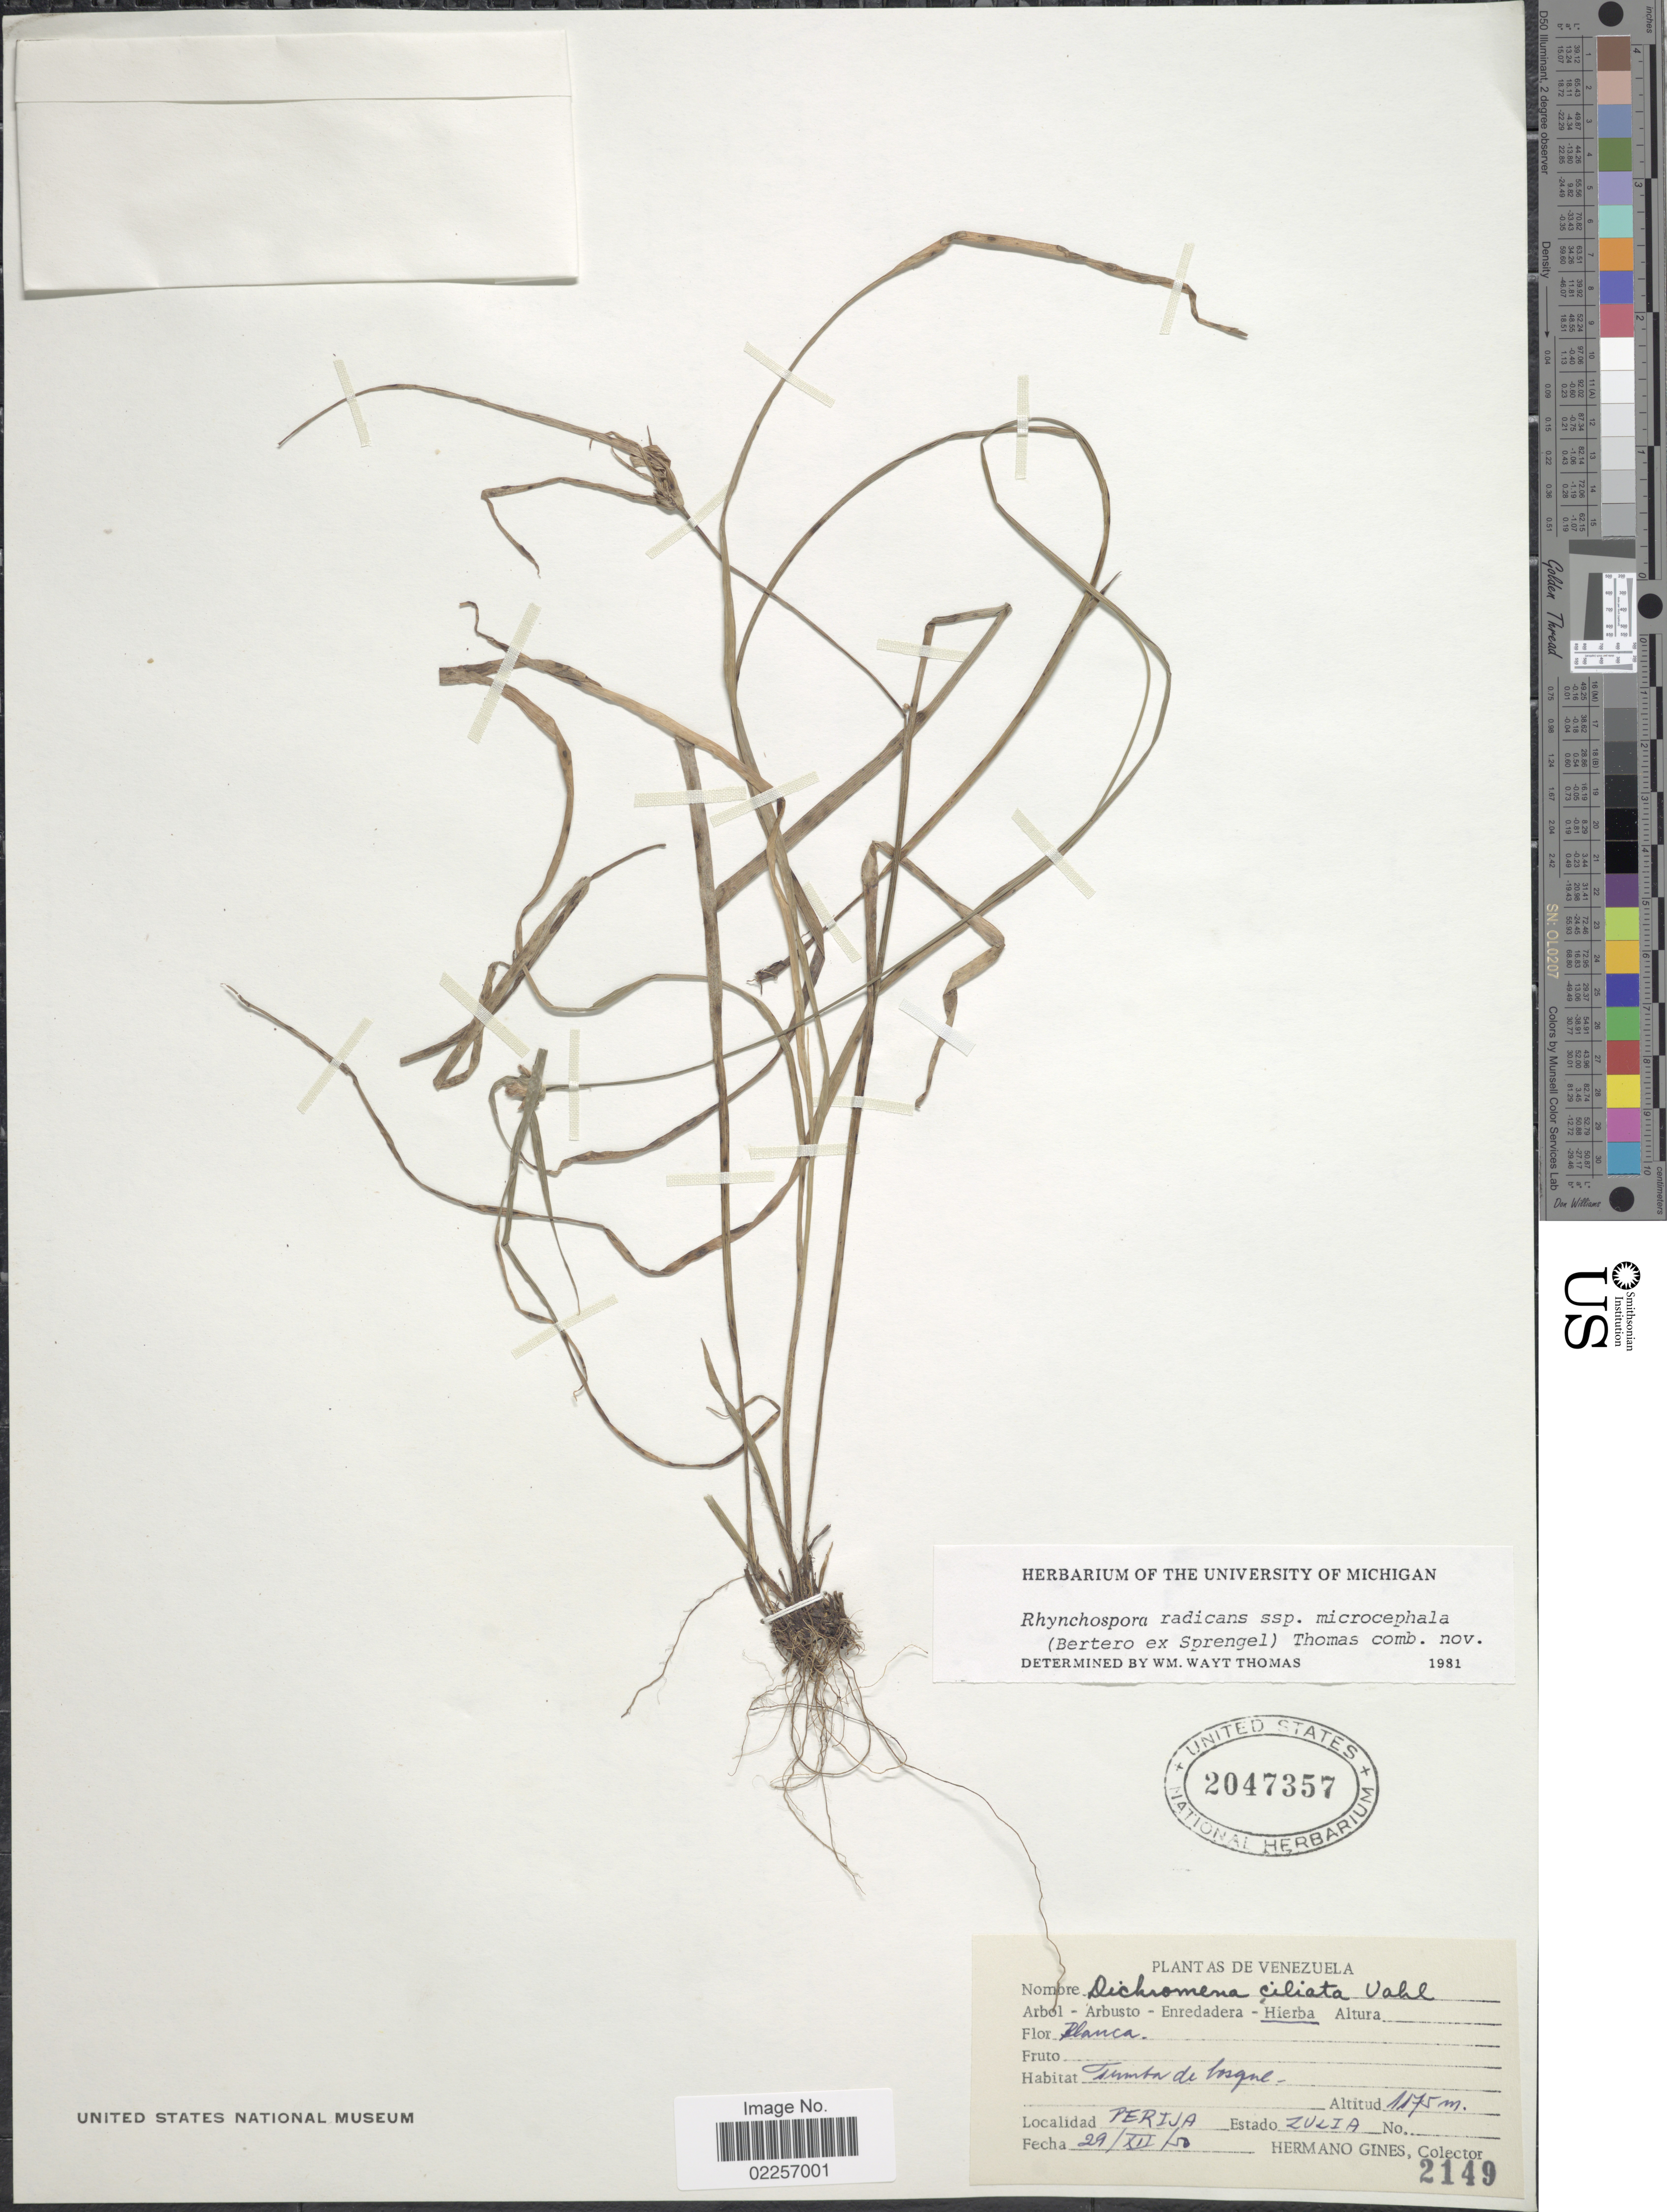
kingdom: Plantae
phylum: Tracheophyta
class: Liliopsida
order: Poales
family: Cyperaceae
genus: Rhynchospora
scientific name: Rhynchospora radicans subsp. microcephala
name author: (Bertero ex Spreng.) W.W. Thomas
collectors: Bro. Gines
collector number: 2149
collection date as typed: Transcribed d/m/y: 29/7/50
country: Venezuela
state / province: Zulia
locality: Perija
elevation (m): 1175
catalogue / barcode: US 2047357